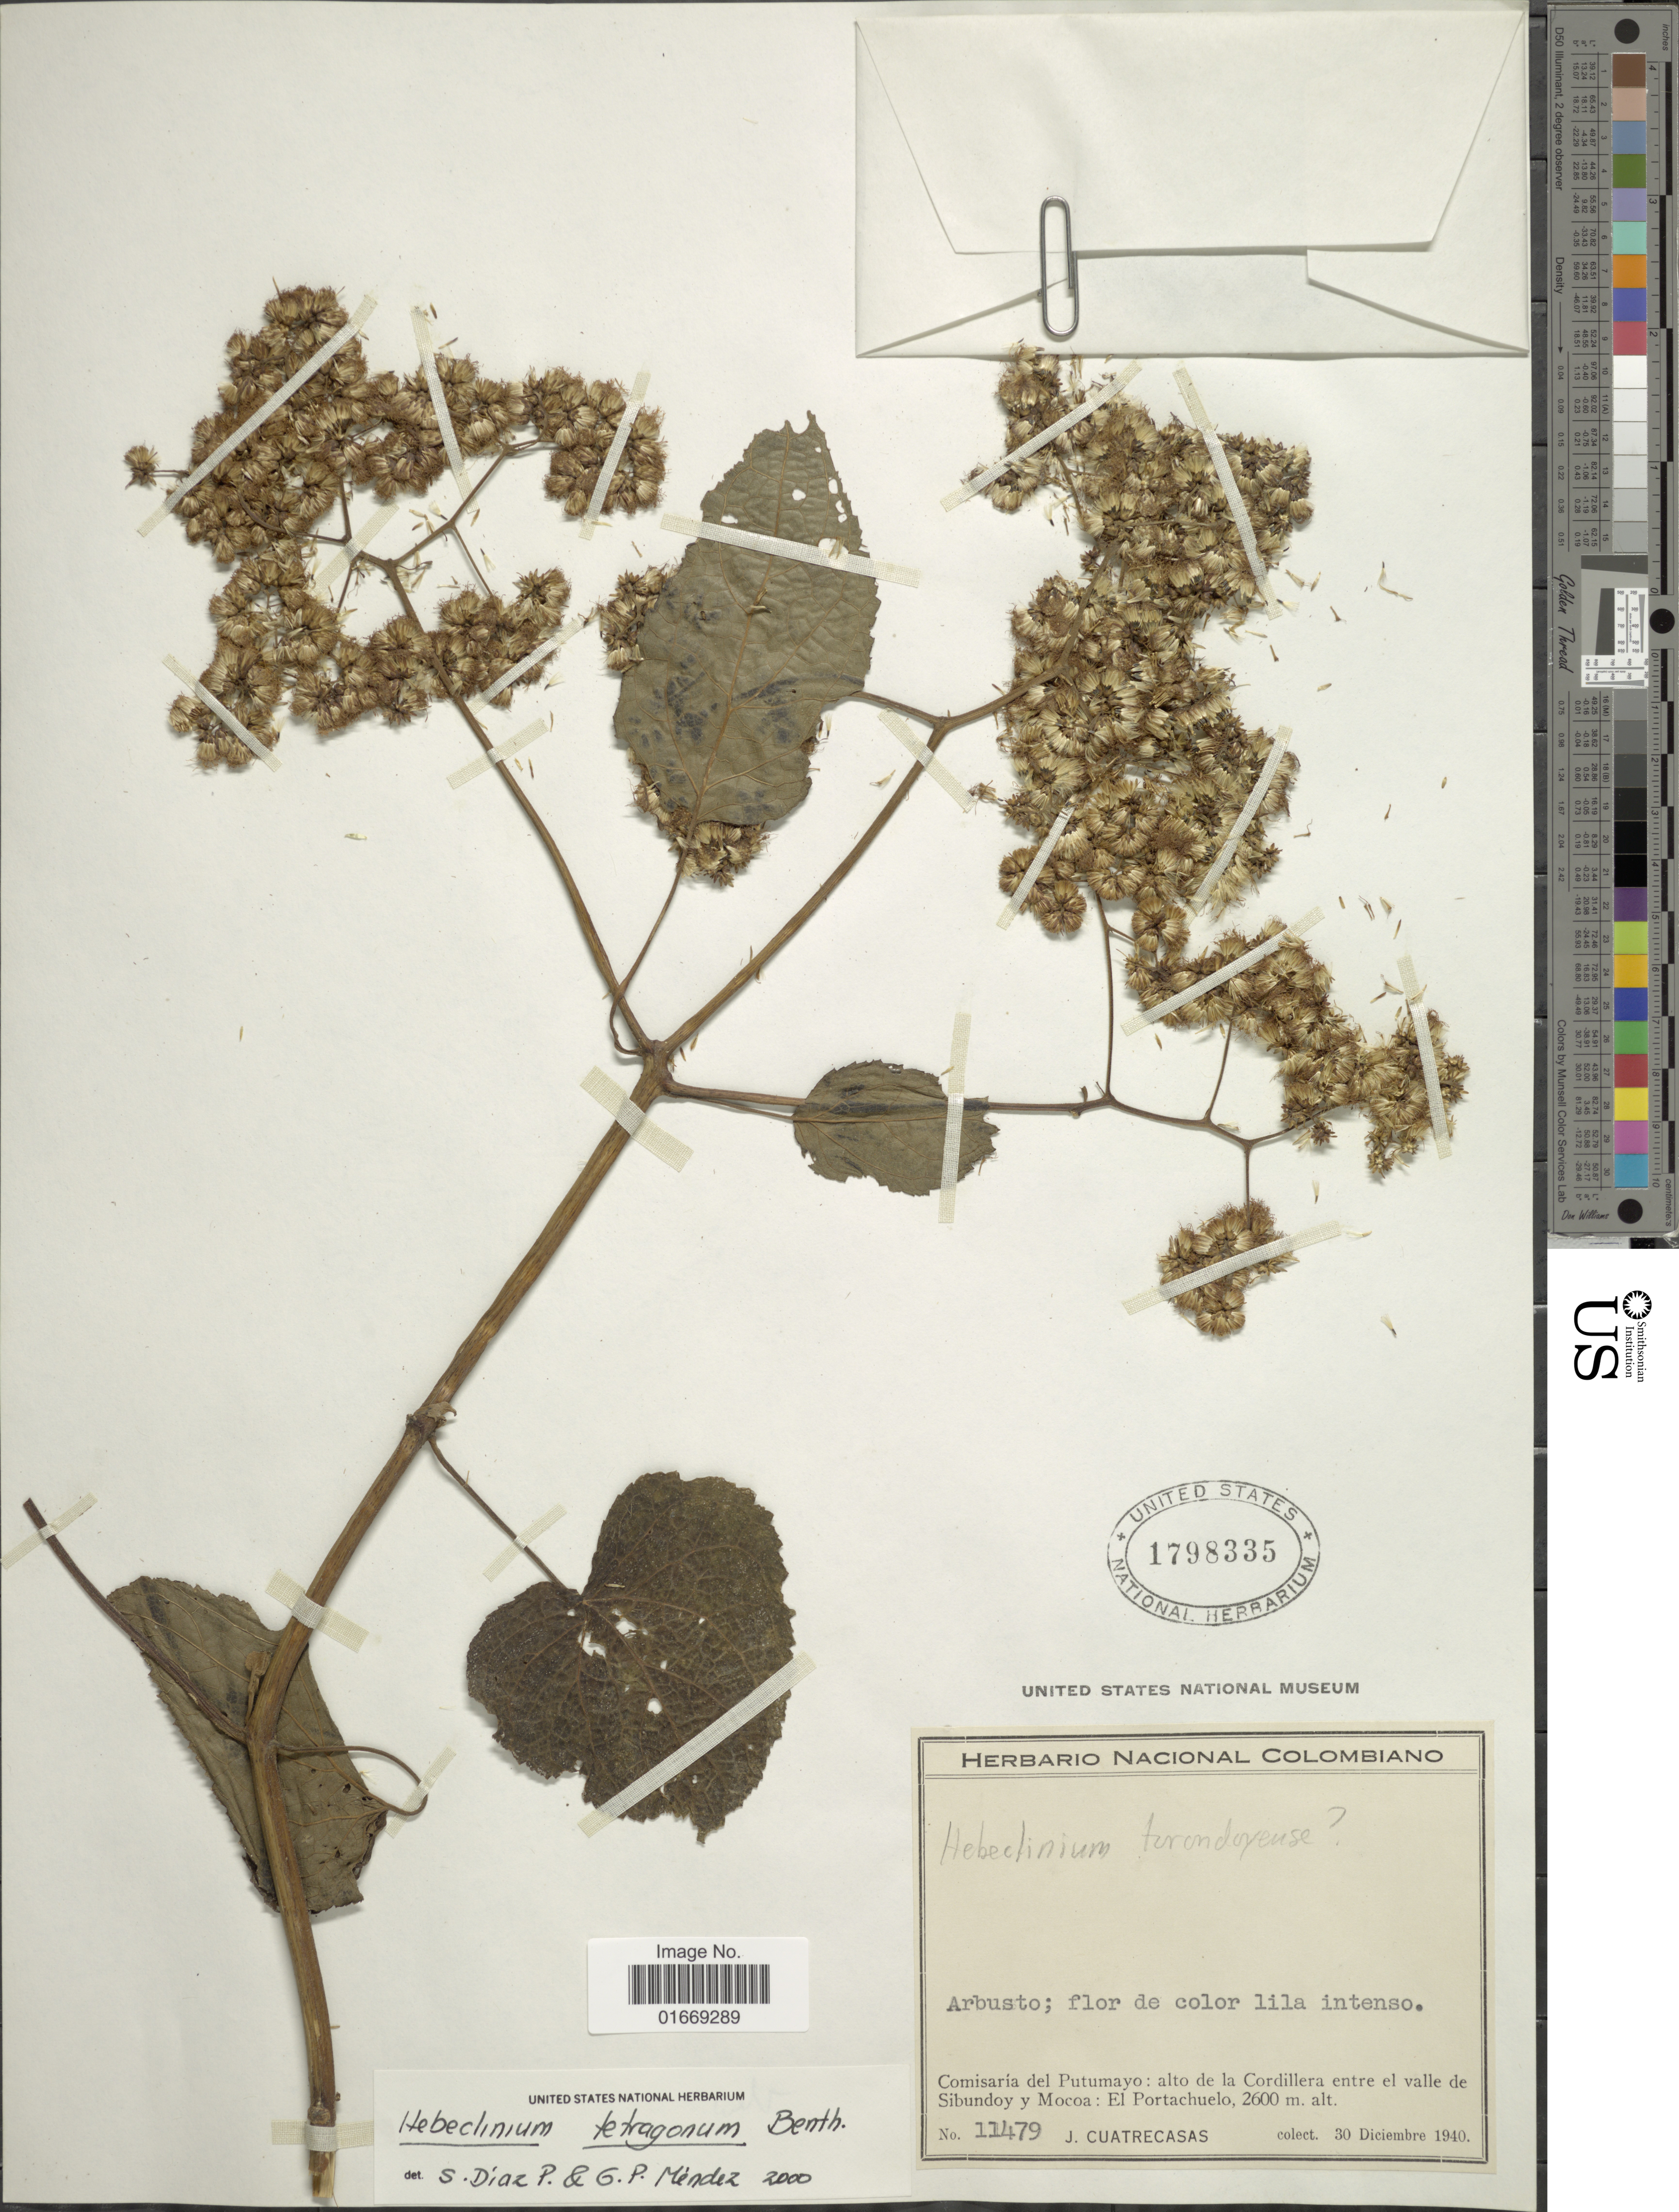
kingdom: Plantae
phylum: Tracheophyta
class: Magnoliopsida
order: Asterales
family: Asteraceae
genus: Hebeclinium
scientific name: Hebeclinium tetragonum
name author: Benth.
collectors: J. Cuatrecasas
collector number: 11479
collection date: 1940-12-30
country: Colombia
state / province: Putumayo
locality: Comisaria del Putumayo: alto de la Cordillera entre el valle de Sibundoy y Mocoa: El Portachuelo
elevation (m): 2600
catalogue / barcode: US 1798335